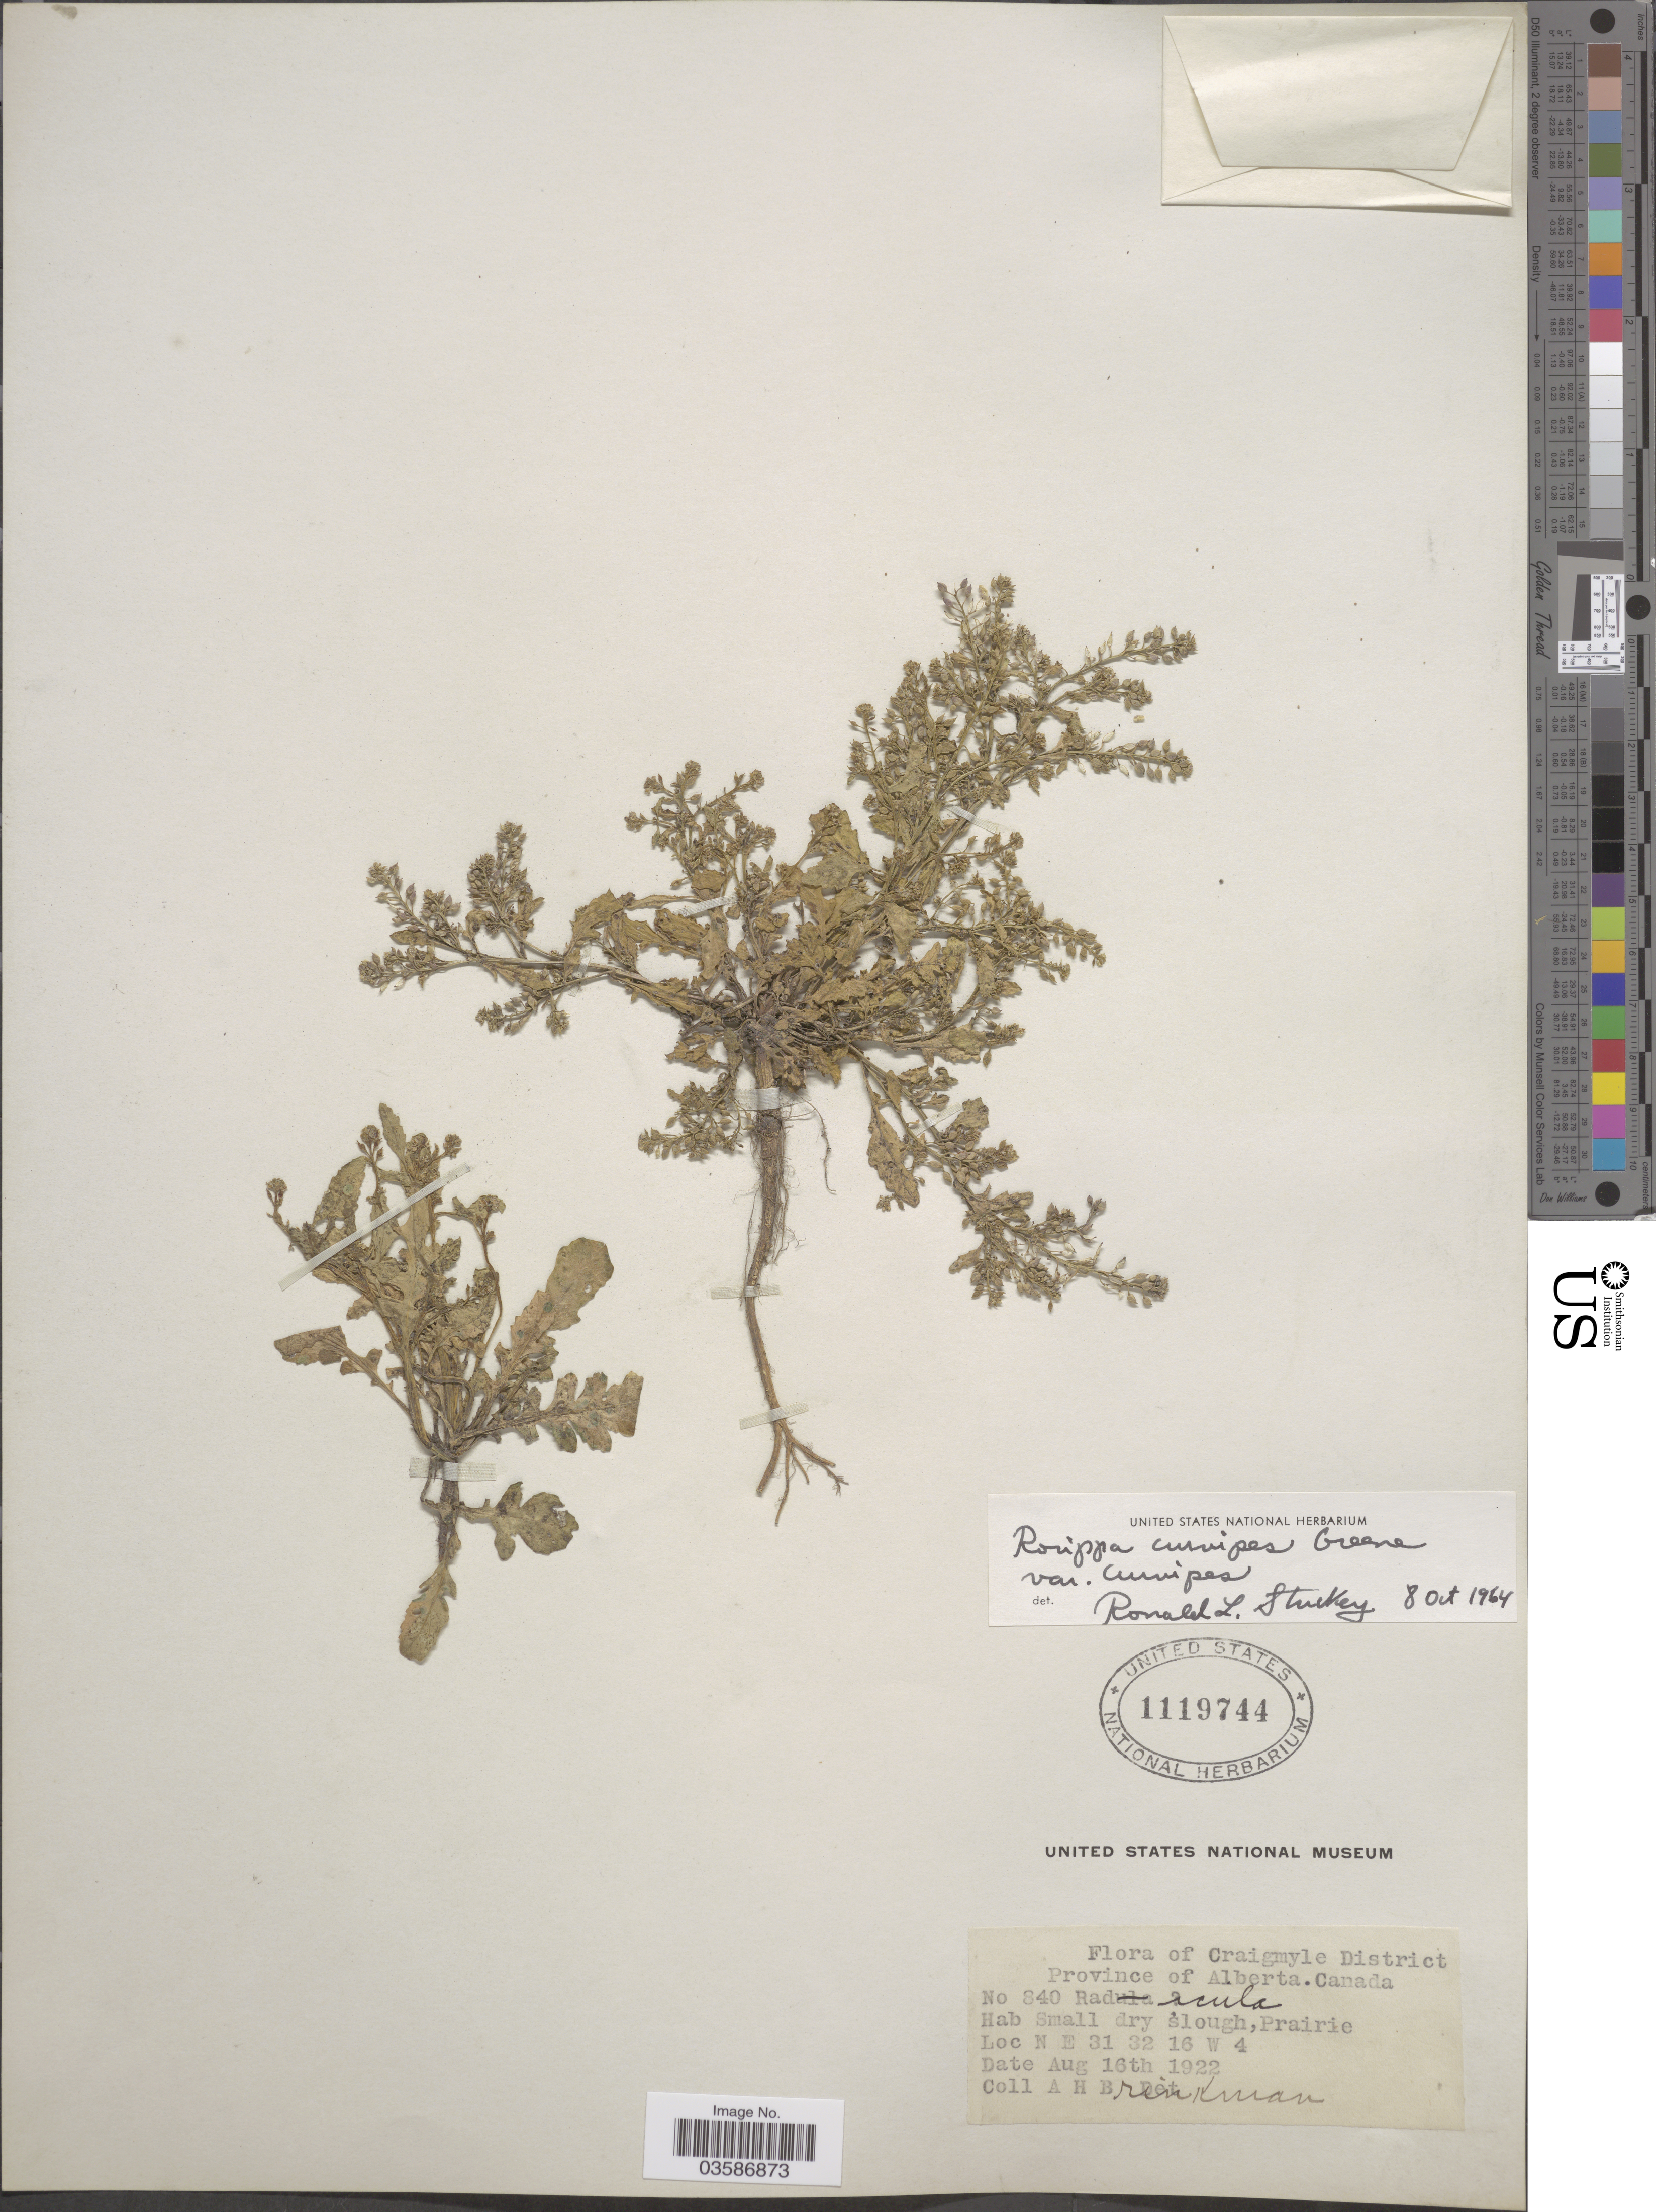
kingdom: Plantae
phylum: Tracheophyta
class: Magnoliopsida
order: Brassicales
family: Brassicaceae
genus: Rorippa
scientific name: Rorippa curvipes var. curvipes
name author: Greene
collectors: A. Brinkman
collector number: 840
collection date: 1922-08-16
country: Canada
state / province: Alberta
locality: Craigmyle District. N E 31 32 16 W 4.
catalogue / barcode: US 1119744